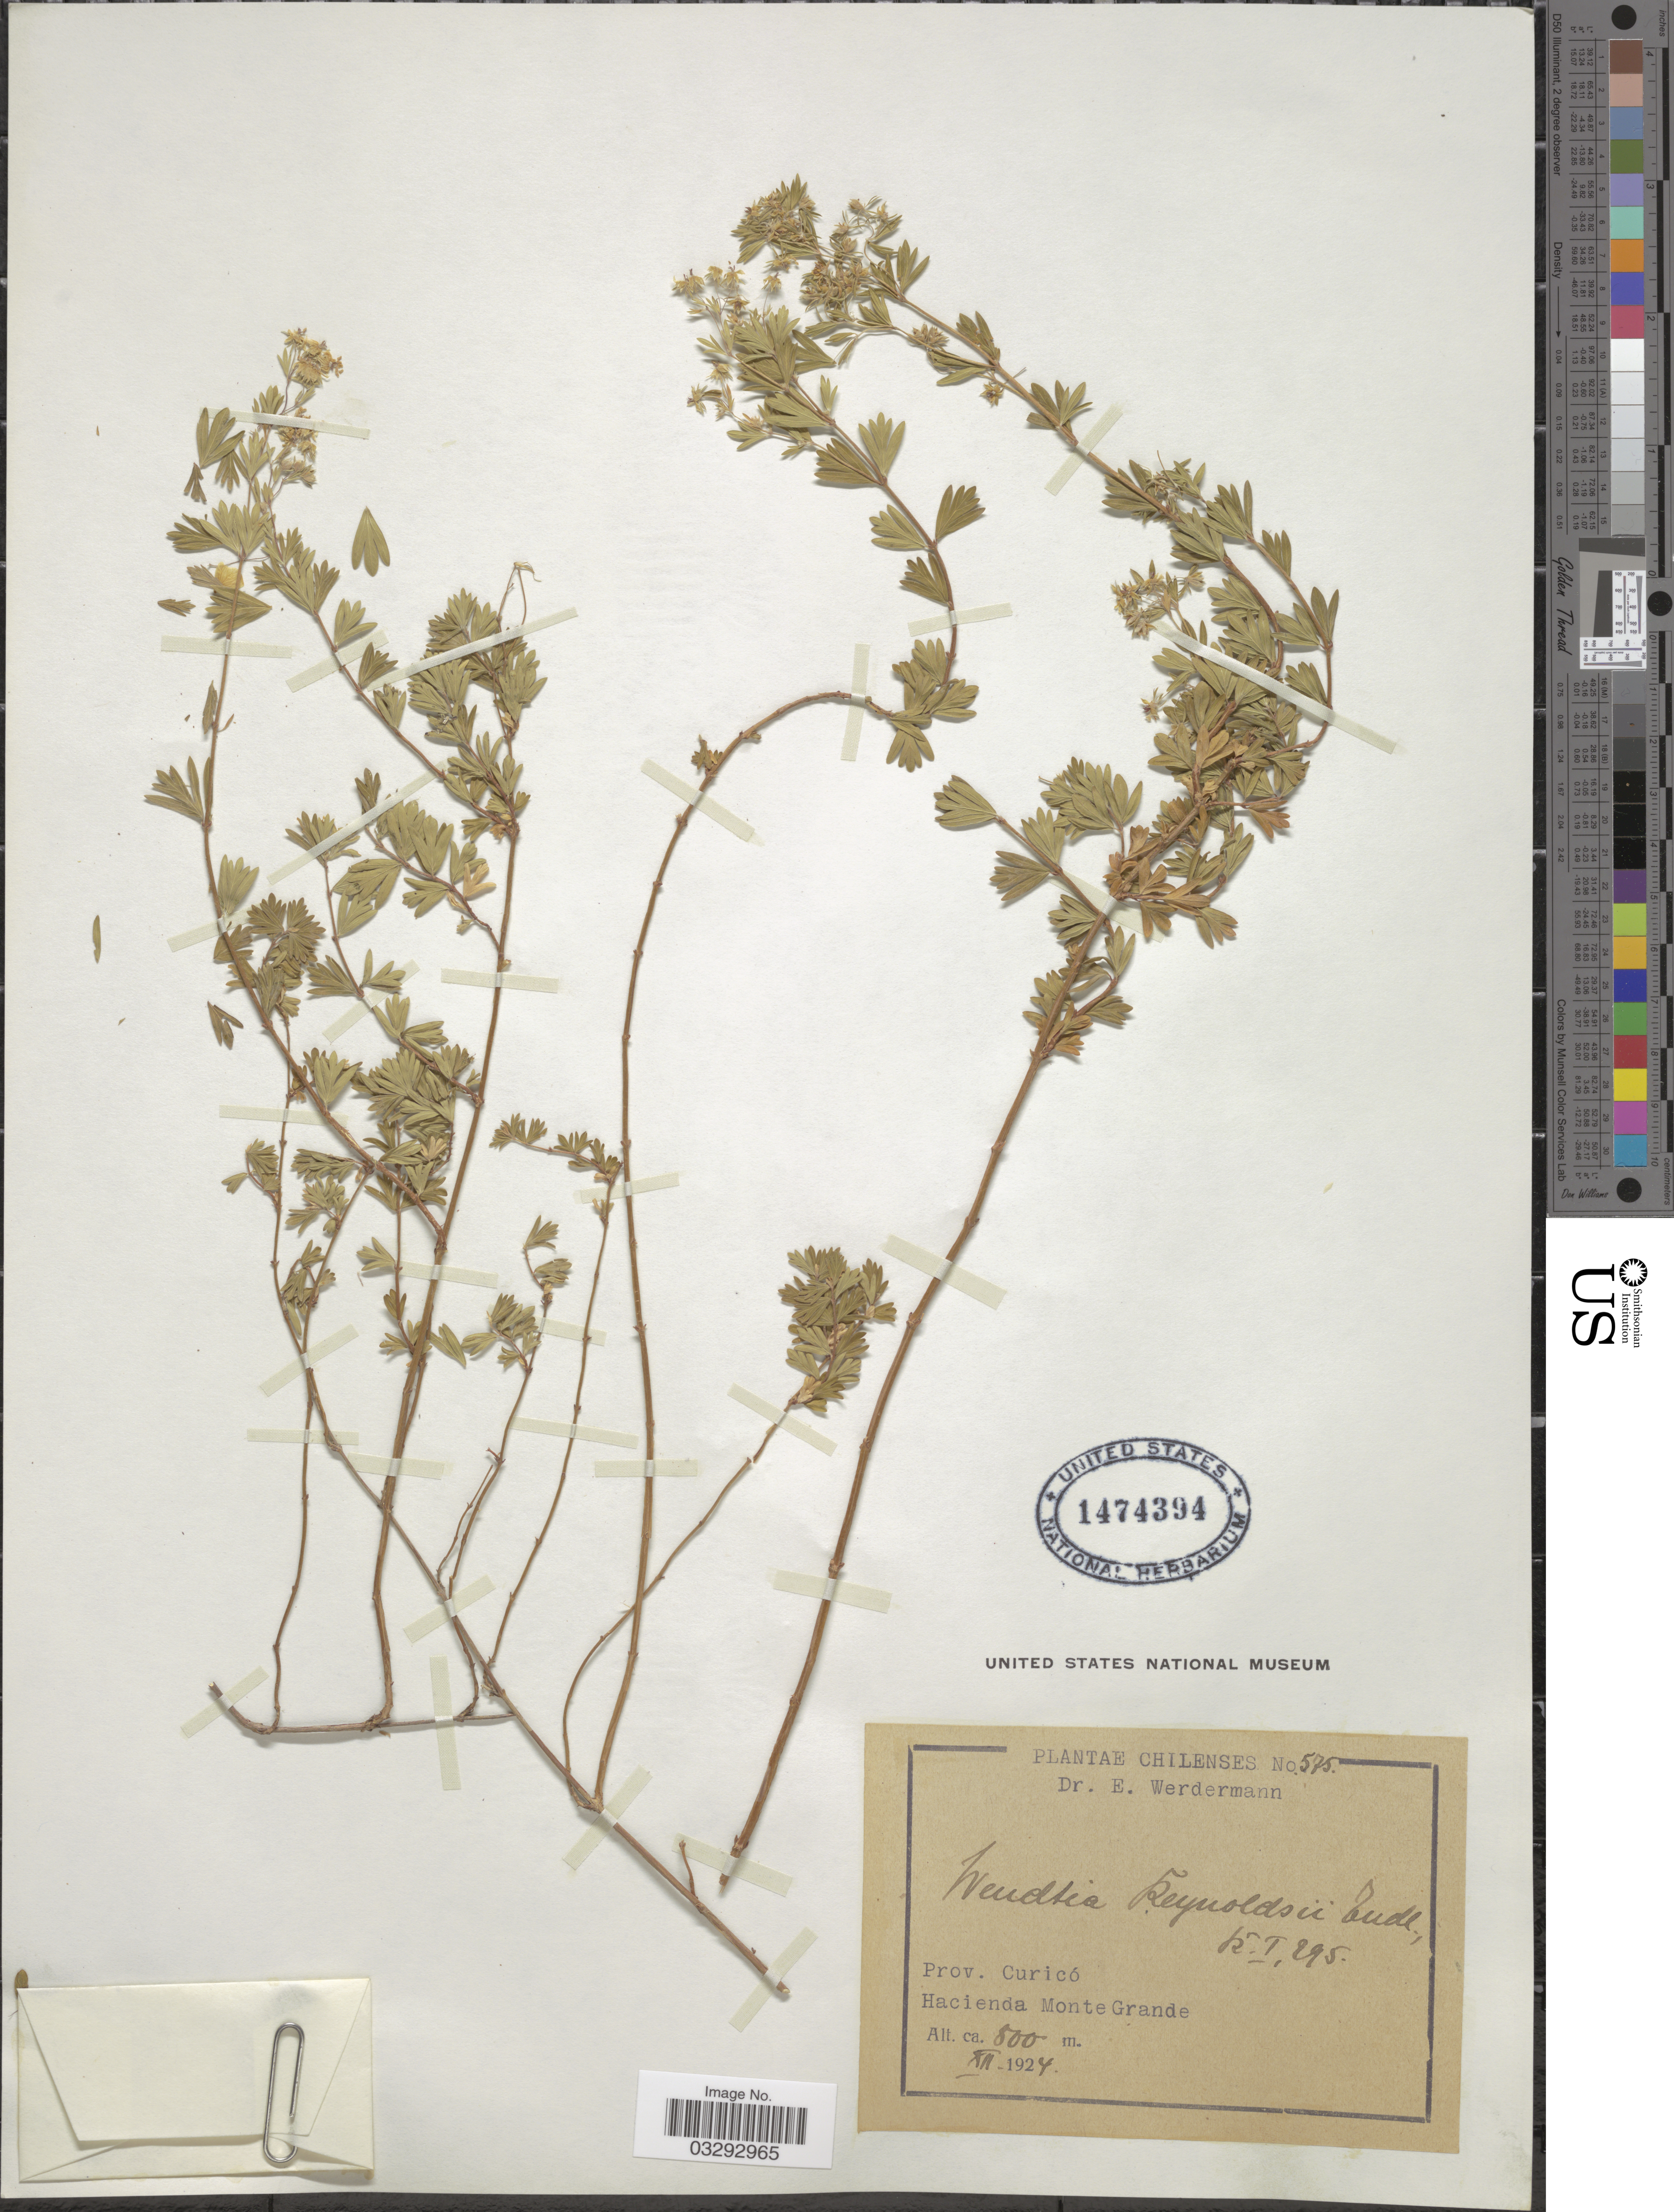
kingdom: Plantae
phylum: Tracheophyta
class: Magnoliopsida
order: Geraniales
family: Vivianiaceae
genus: Wendtia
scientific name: Wendtia gracilis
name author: Meyen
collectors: E. Werdermann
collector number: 575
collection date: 1924-12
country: Chile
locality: Prov. Curicó, Hacienda Monte Grande.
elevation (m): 800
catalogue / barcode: US 1474394